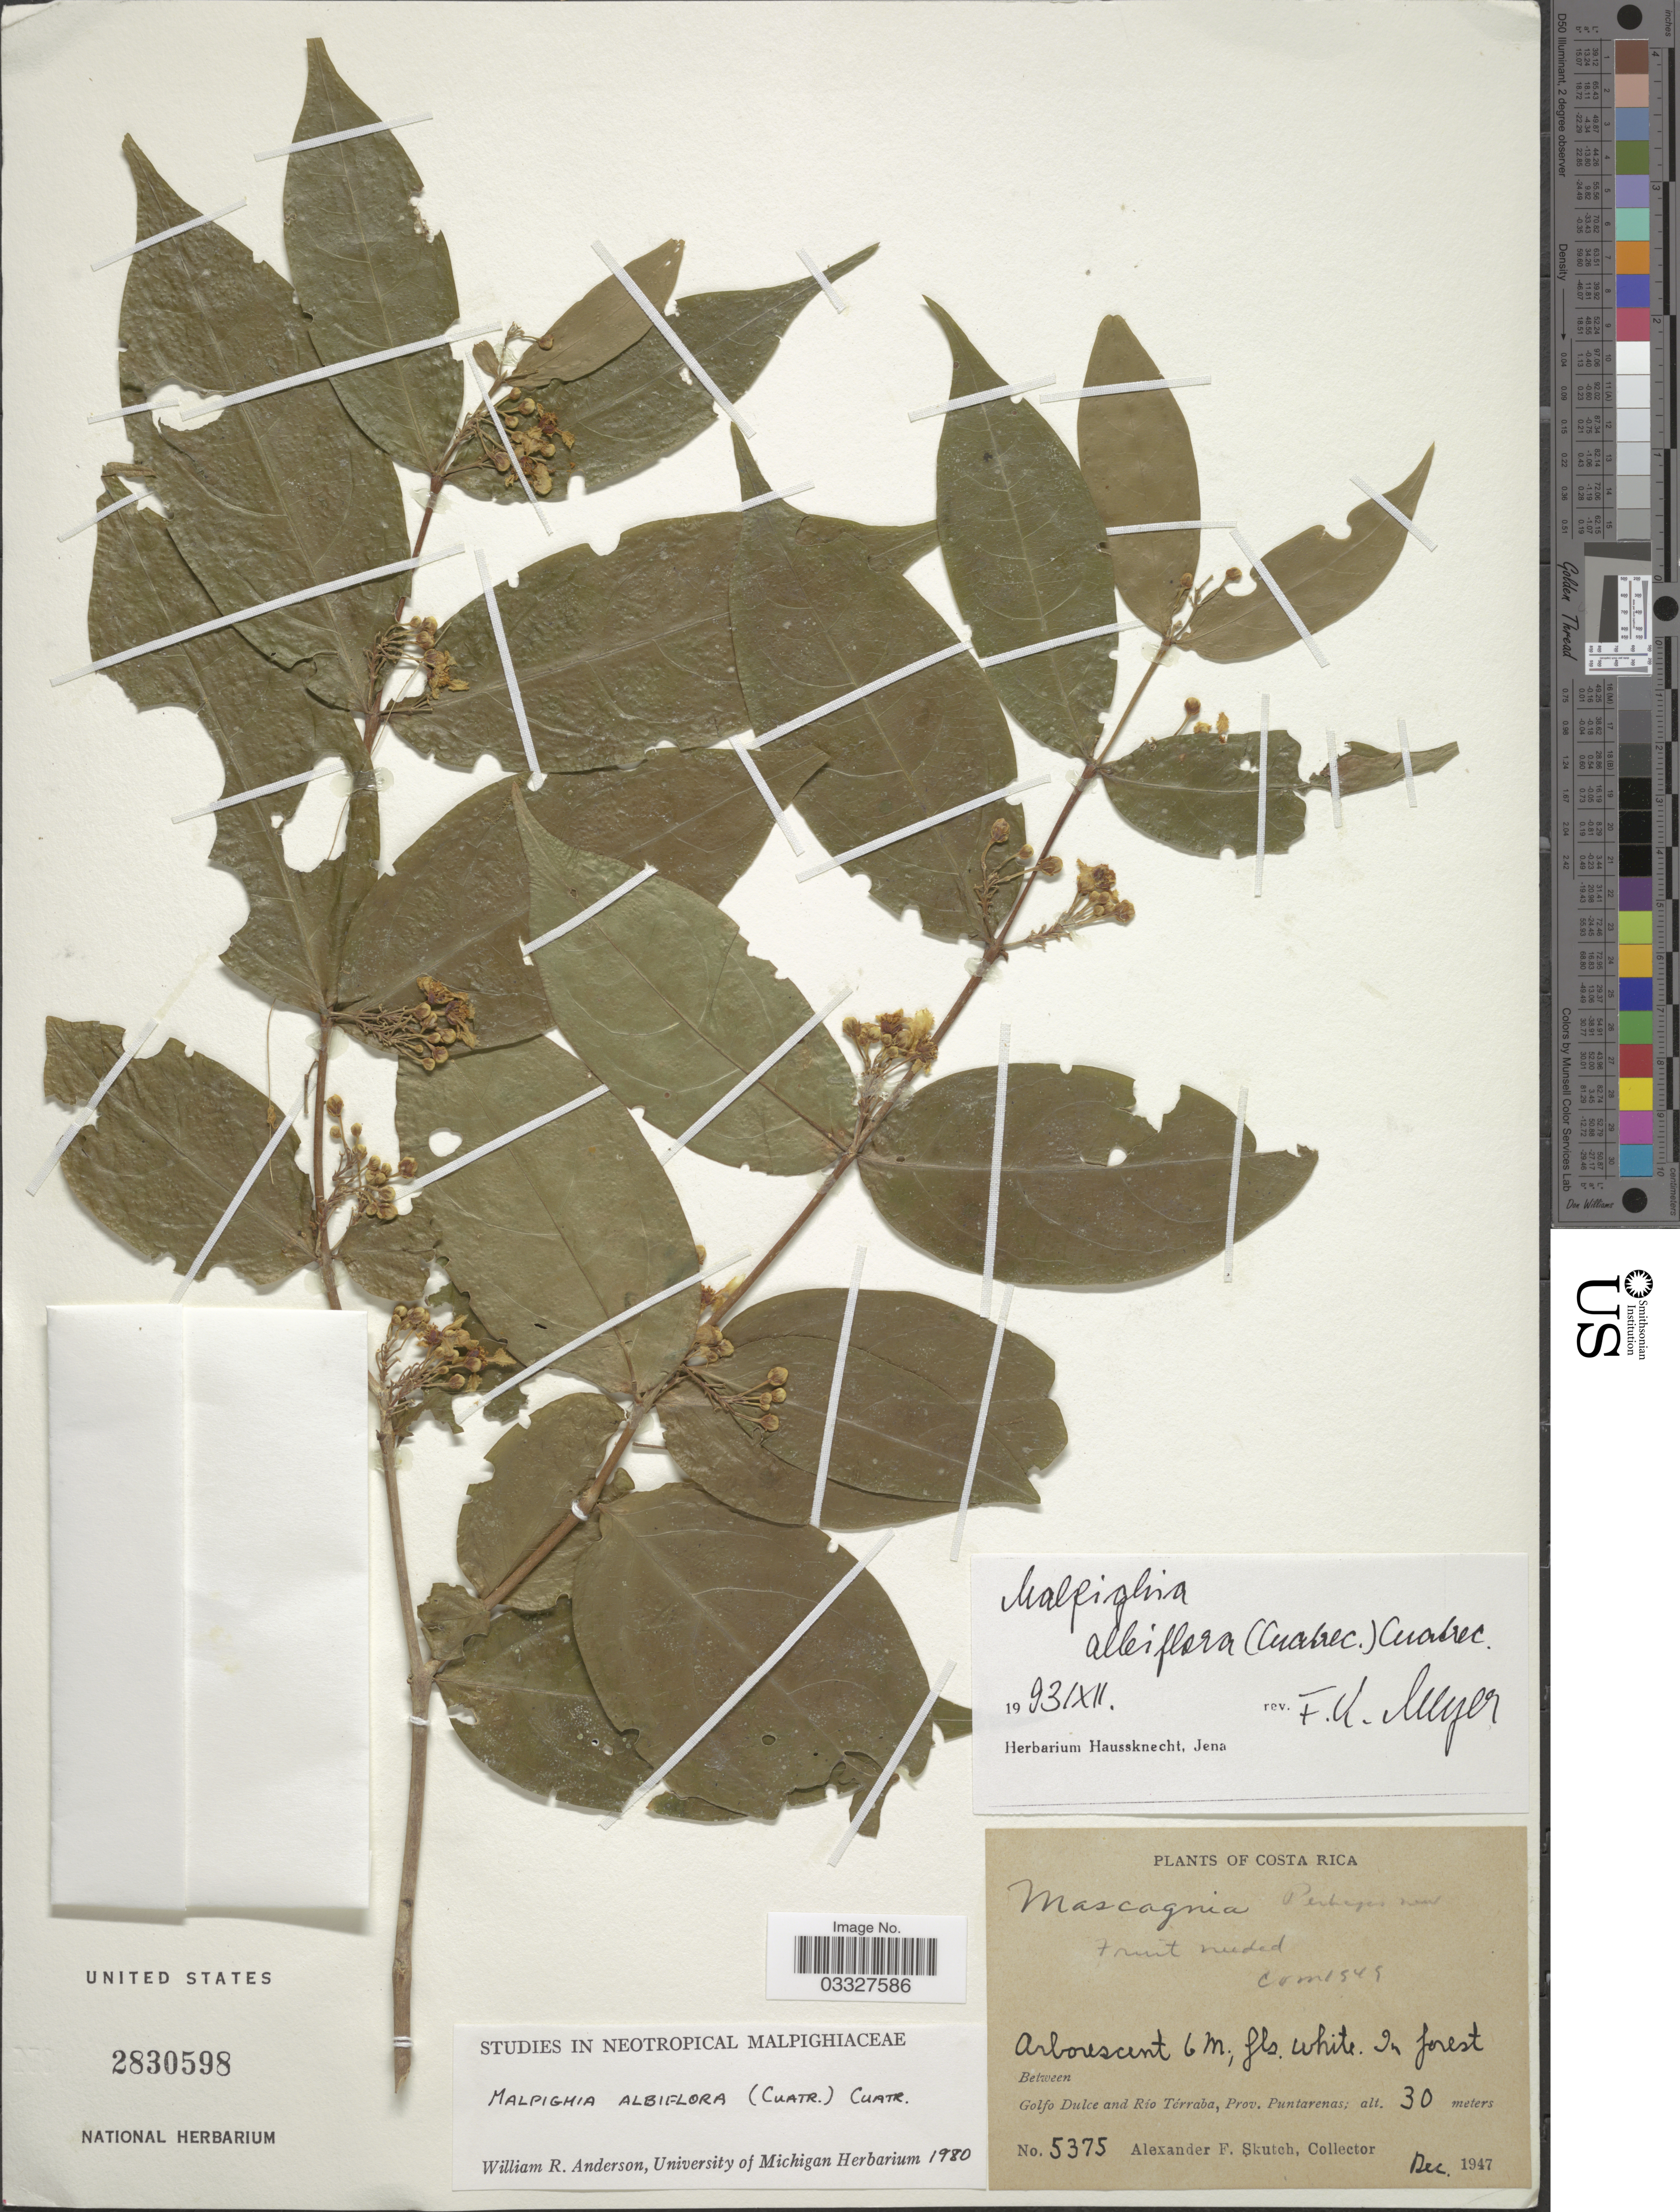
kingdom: Plantae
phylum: Tracheophyta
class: Magnoliopsida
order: Malpighiales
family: Malpighiaceae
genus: Malpighia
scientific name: Malpighia albiflora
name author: (Cuatrec.) Cuatrec.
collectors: A. F. Skutch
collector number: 5375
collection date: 1947-12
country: Costa Rica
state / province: Puntarenas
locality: Between Golfo Dulce and Rio Térraba.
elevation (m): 30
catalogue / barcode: US 2830598